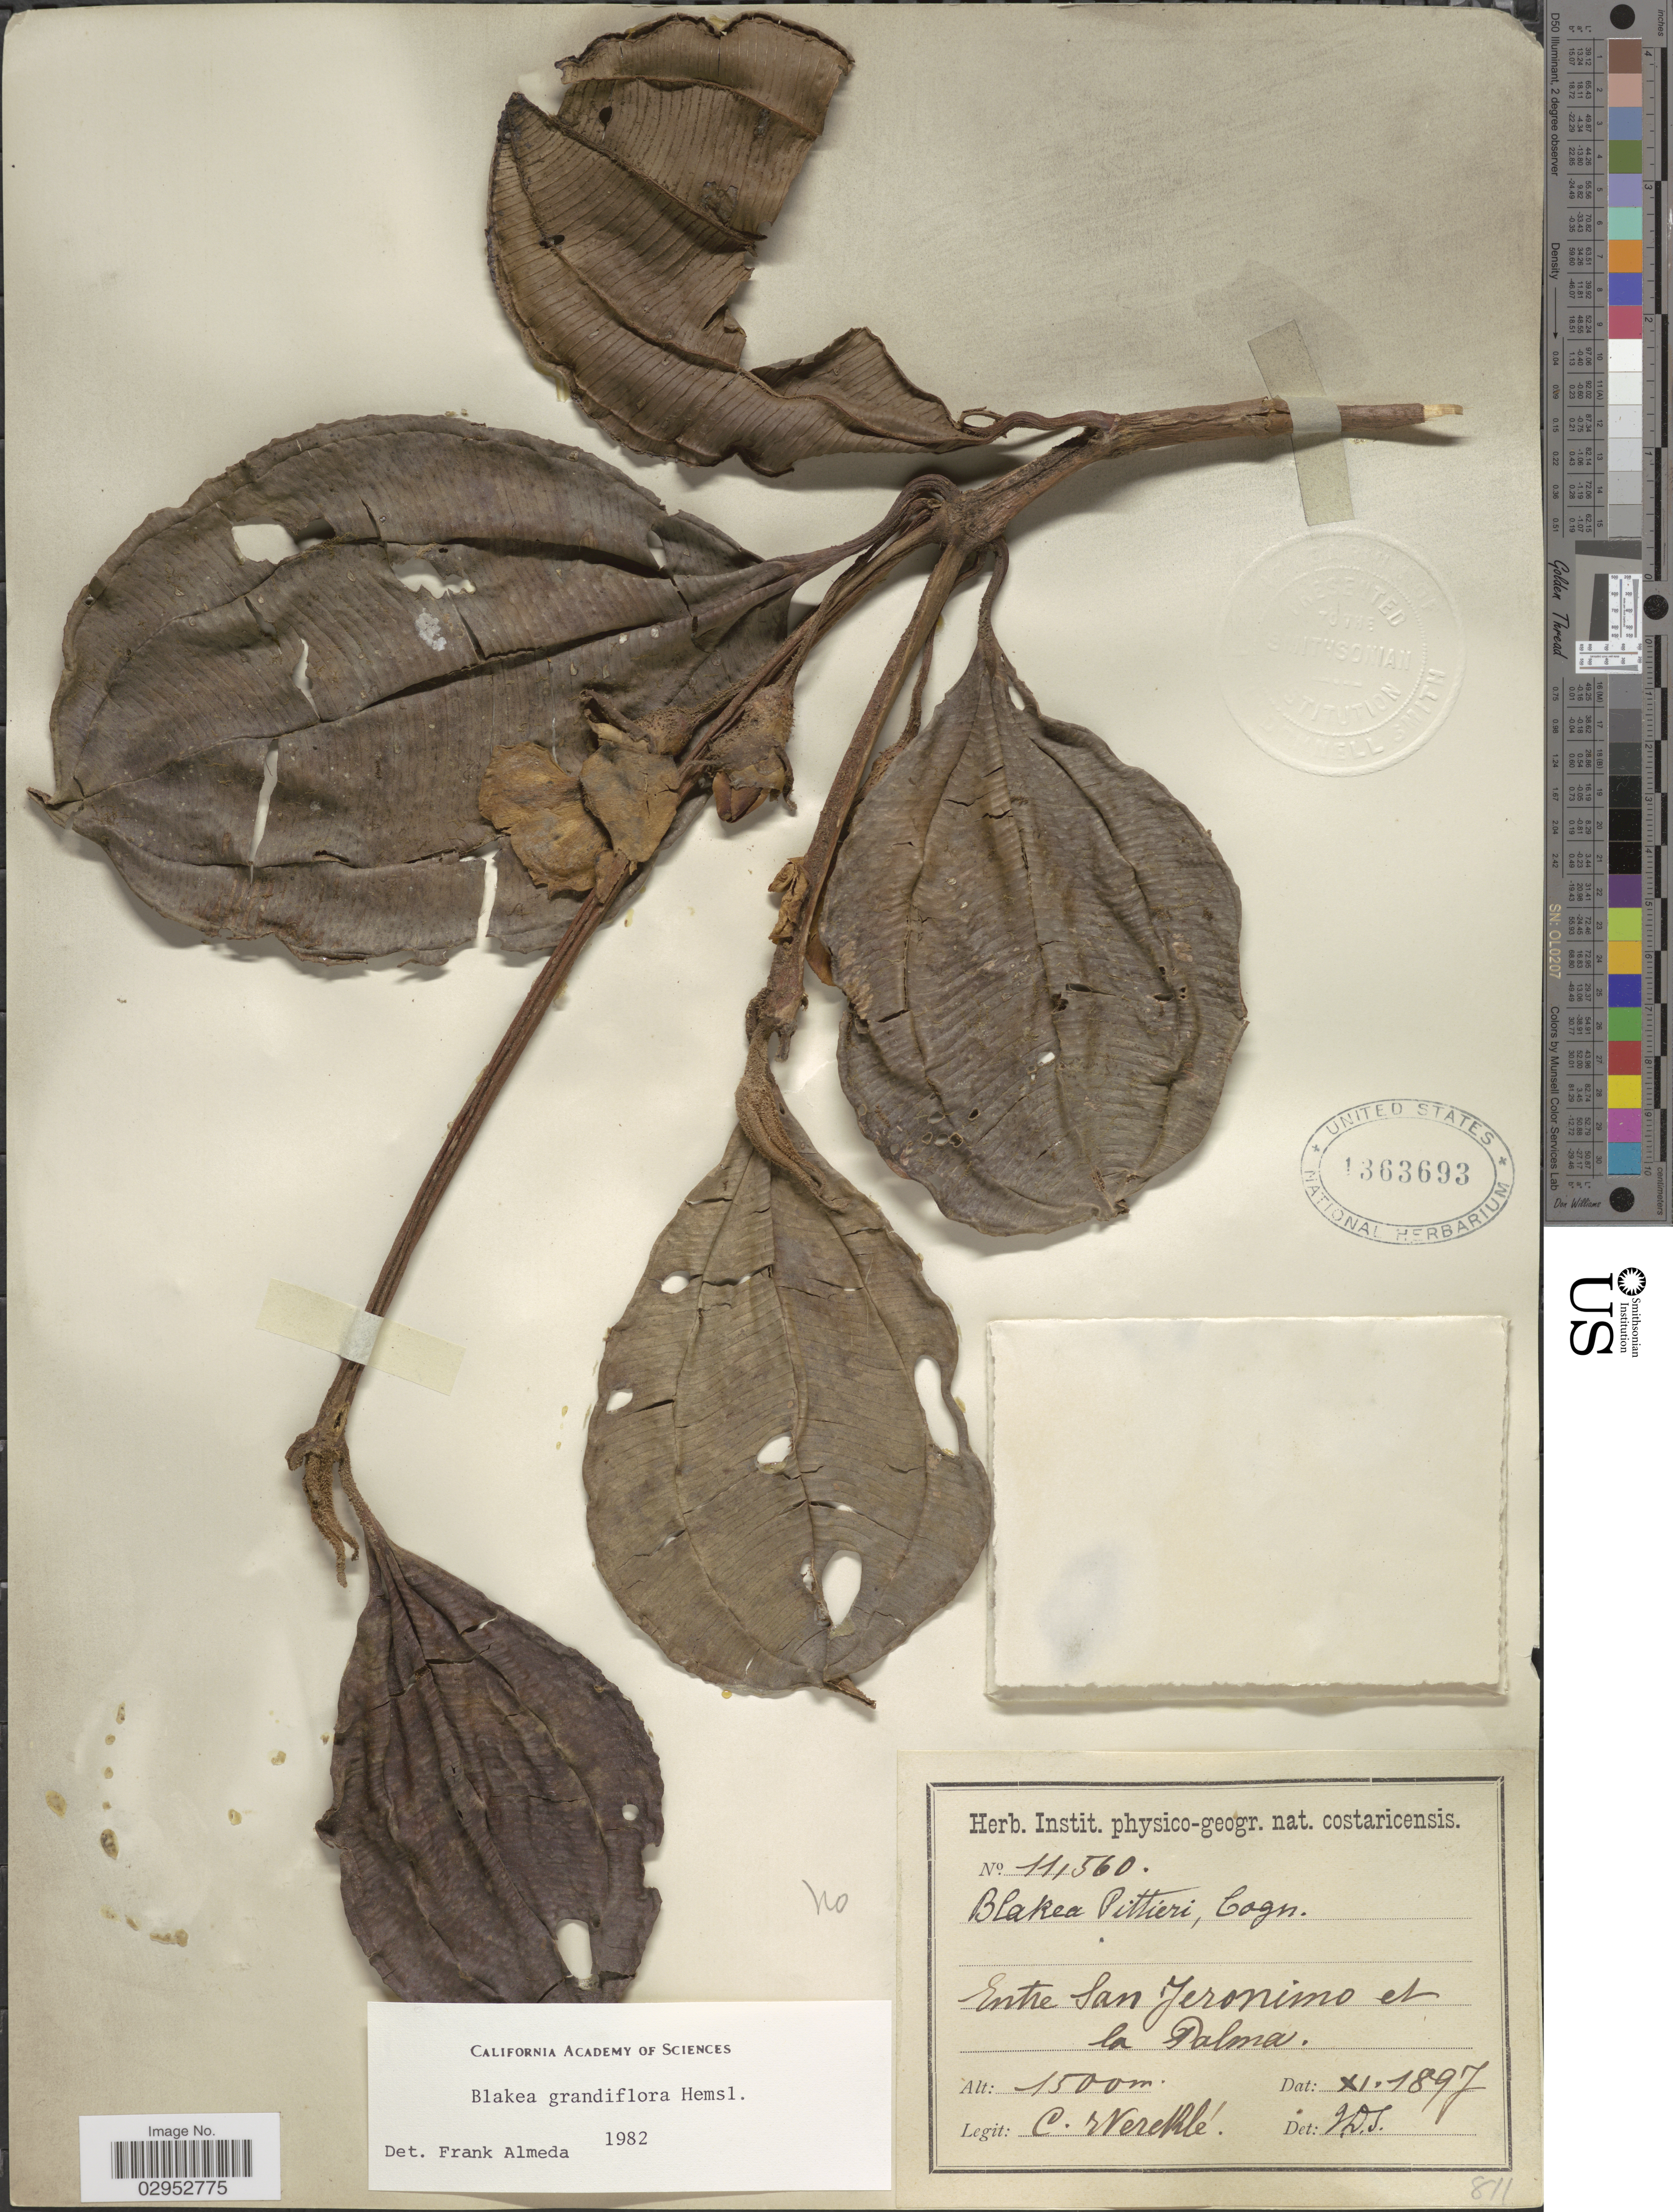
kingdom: Plantae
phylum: Tracheophyta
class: Magnoliopsida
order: Myrtales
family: Melastomataceae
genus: Blakea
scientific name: Blakea grandiflora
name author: Hemsl.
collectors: C. Wercklé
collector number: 11560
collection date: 1897-11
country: Costa Rica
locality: Entre San Jeronimo et la Palma.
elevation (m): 1500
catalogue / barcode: US 1363693